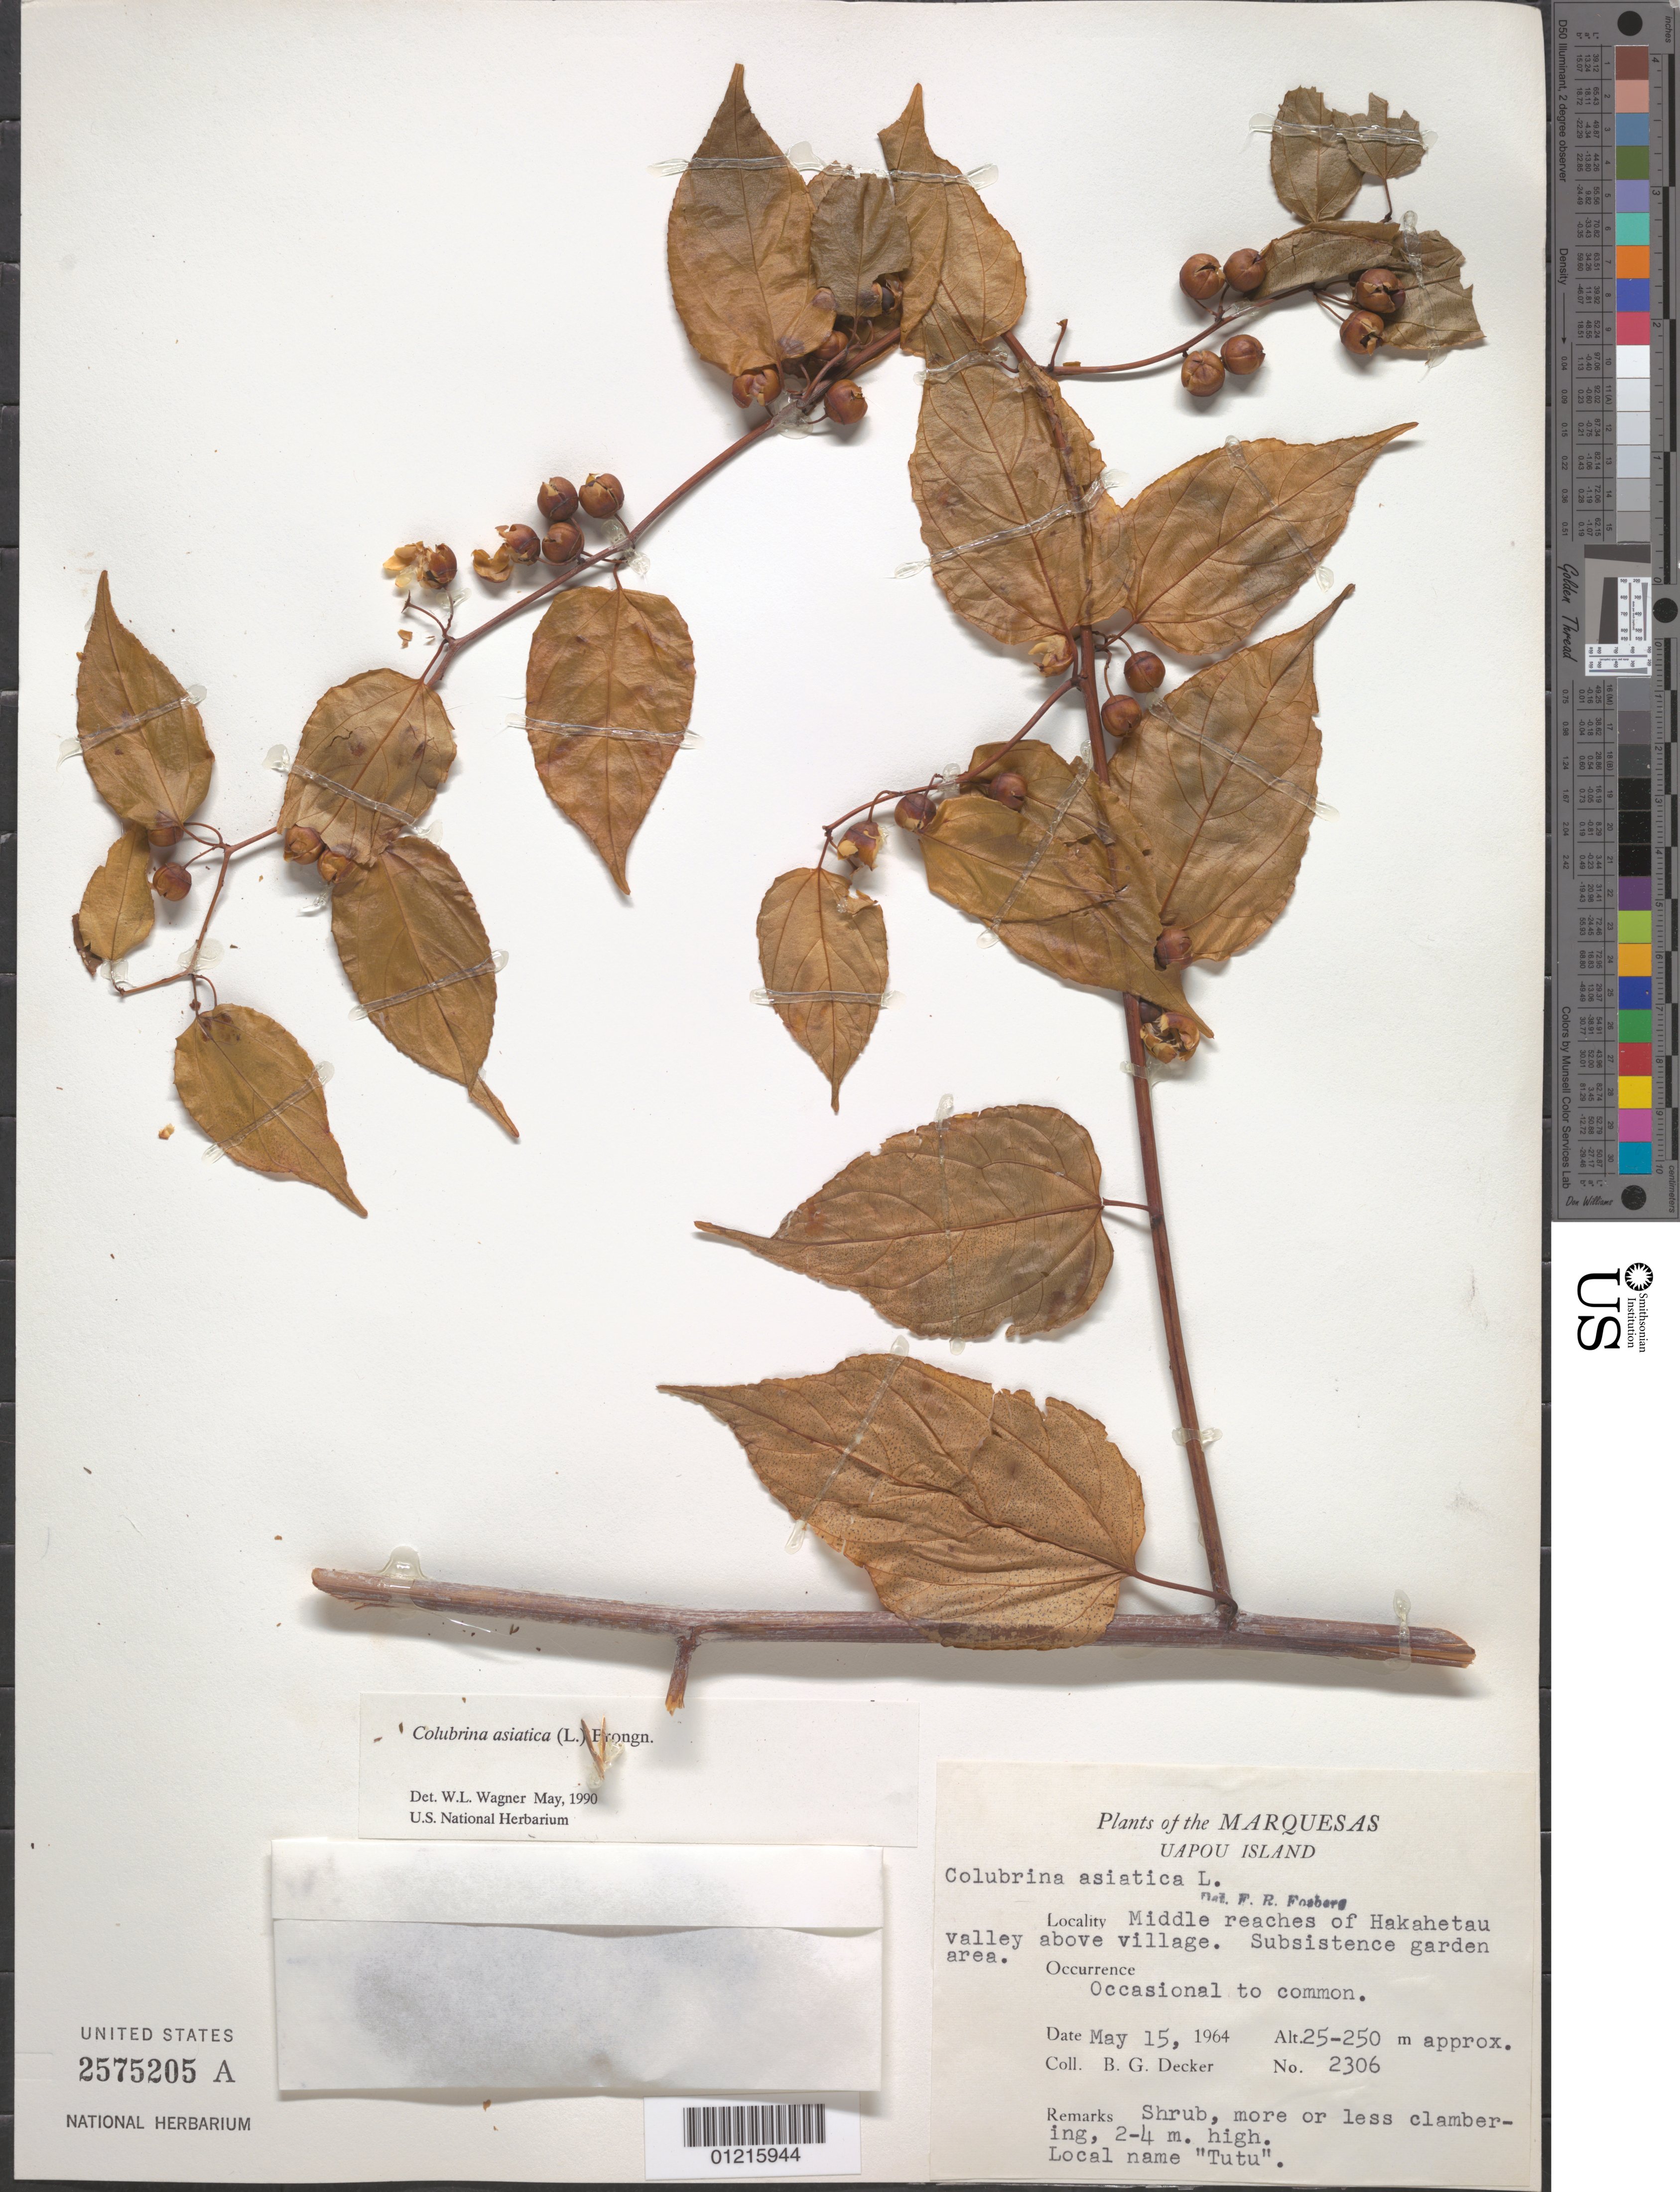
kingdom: Plantae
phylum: Tracheophyta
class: Magnoliopsida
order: Rosales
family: Rhamnaceae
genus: Colubrina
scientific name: Colubrina asiatica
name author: (L.) Brongn.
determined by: Wagner, W. L., (BOT), Smithsonian Institution - National Museum of Natural History (UNITED STATES)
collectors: B. G. Decker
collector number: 2306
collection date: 1964-05-15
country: French Polynesia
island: Ua Pou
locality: middle reaches of Hakahetau Valley above village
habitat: Subsistence garden area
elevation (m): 25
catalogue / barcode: US 2575205A